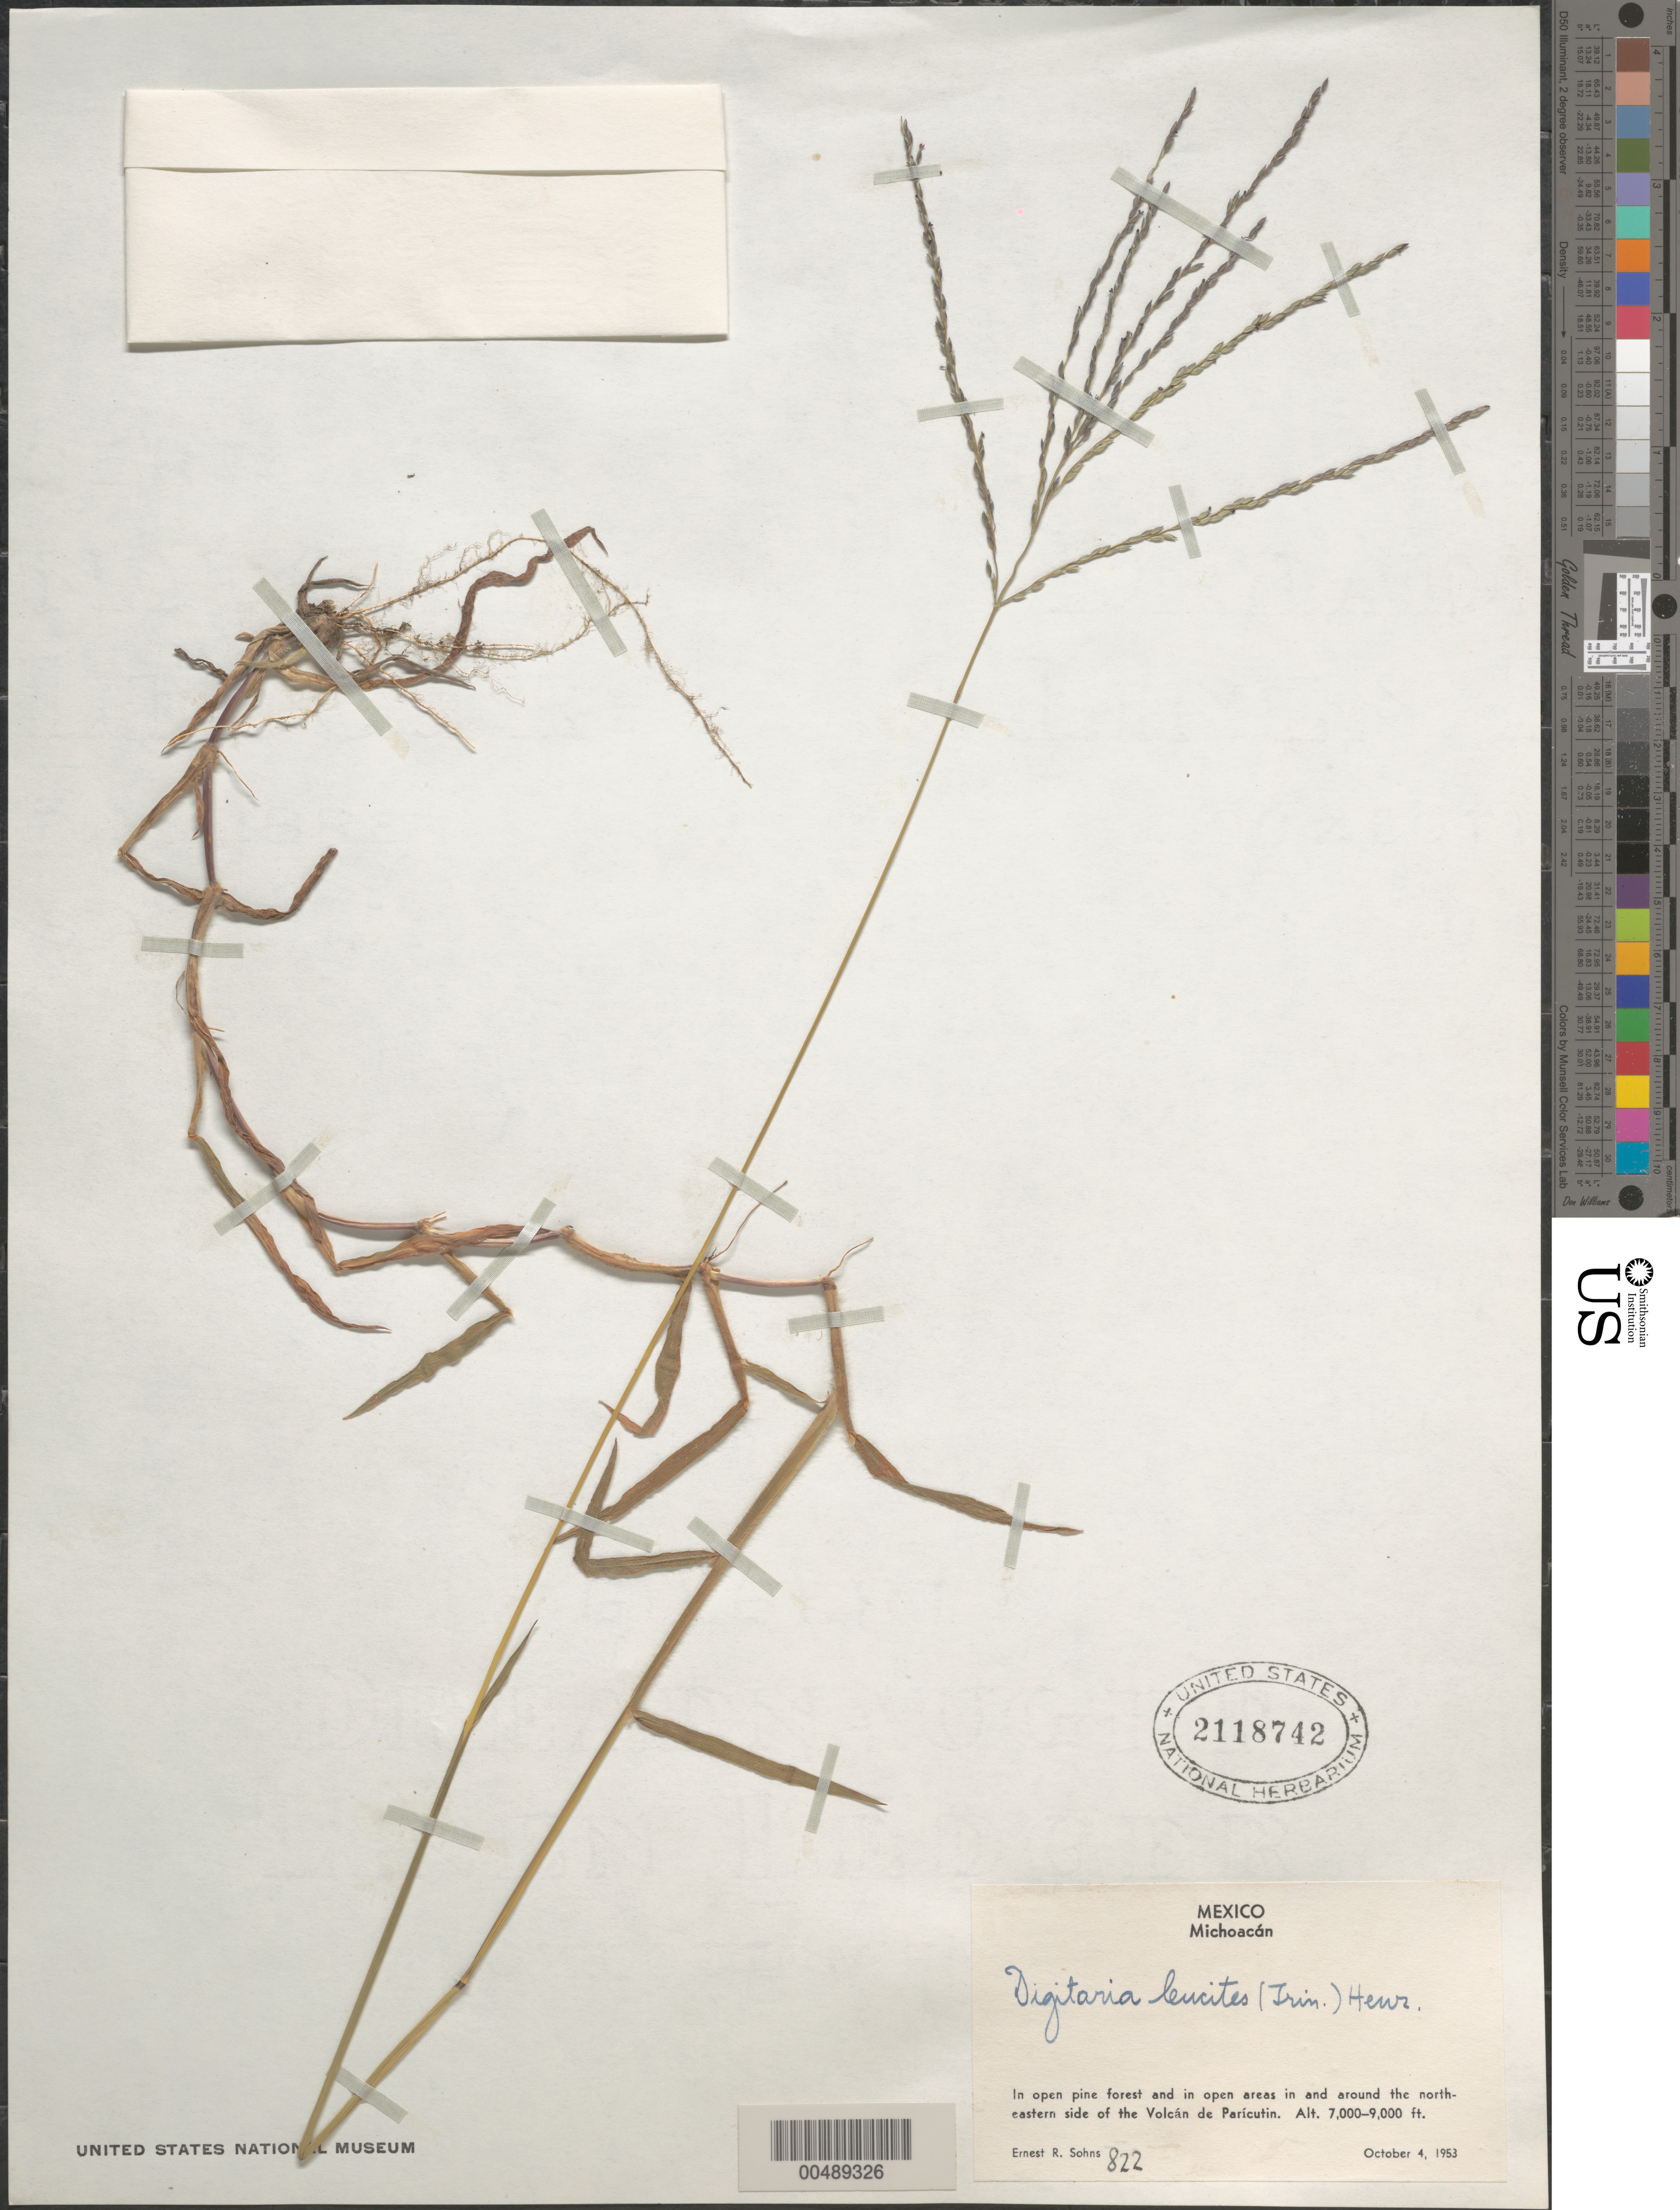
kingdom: Plantae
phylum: Tracheophyta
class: Liliopsida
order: Poales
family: Poaceae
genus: Digitaria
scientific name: Digitaria leucites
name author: (Trin.) Henr.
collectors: E. R. Sohns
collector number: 822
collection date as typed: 4 Oct 1953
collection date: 1953-10-04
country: Mexico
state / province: Michoacán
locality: In and around the NE side of the Volcán de Parícutin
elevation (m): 2134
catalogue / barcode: US 2118742